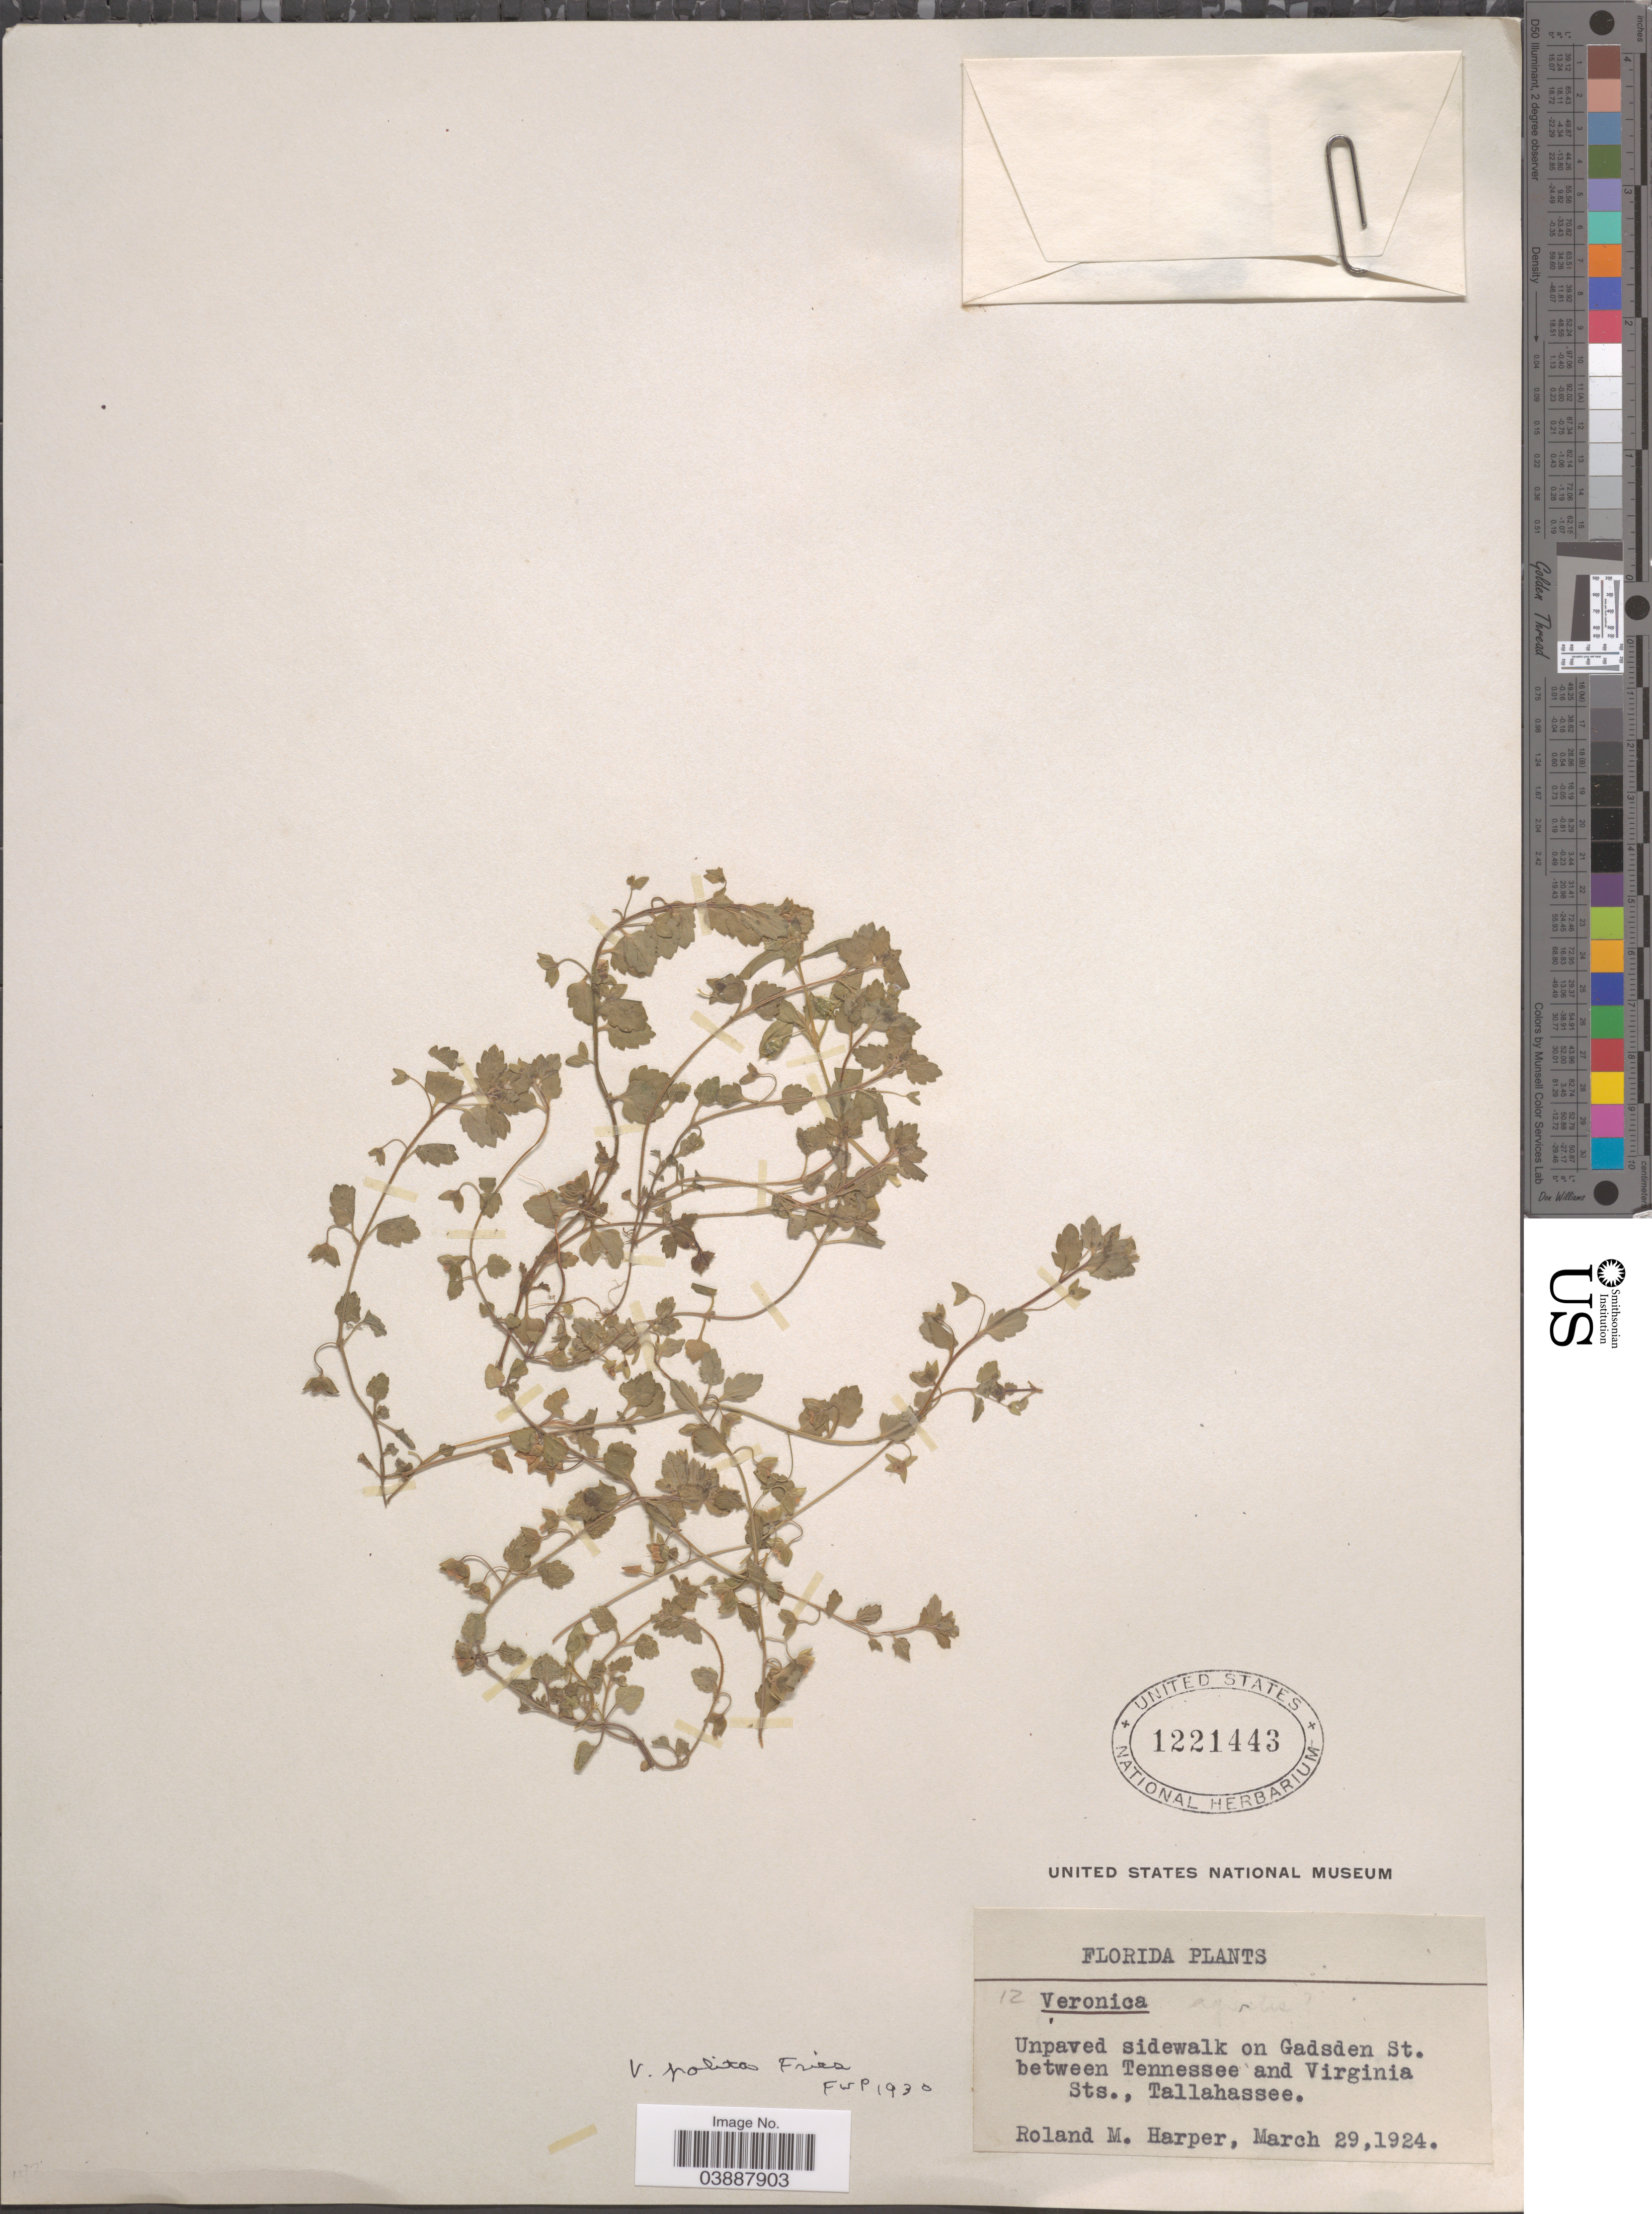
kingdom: Plantae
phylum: Tracheophyta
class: Magnoliopsida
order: Lamiales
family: Plantaginaceae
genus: Veronica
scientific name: Veronica polita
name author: Fr.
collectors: R. M. Harper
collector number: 12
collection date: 1924-03-29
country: United States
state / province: Florida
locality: Unpaved sidewalk on Gadsden St. between Tennessee and Virginia Sts., Tallahassee.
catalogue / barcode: US 1221443